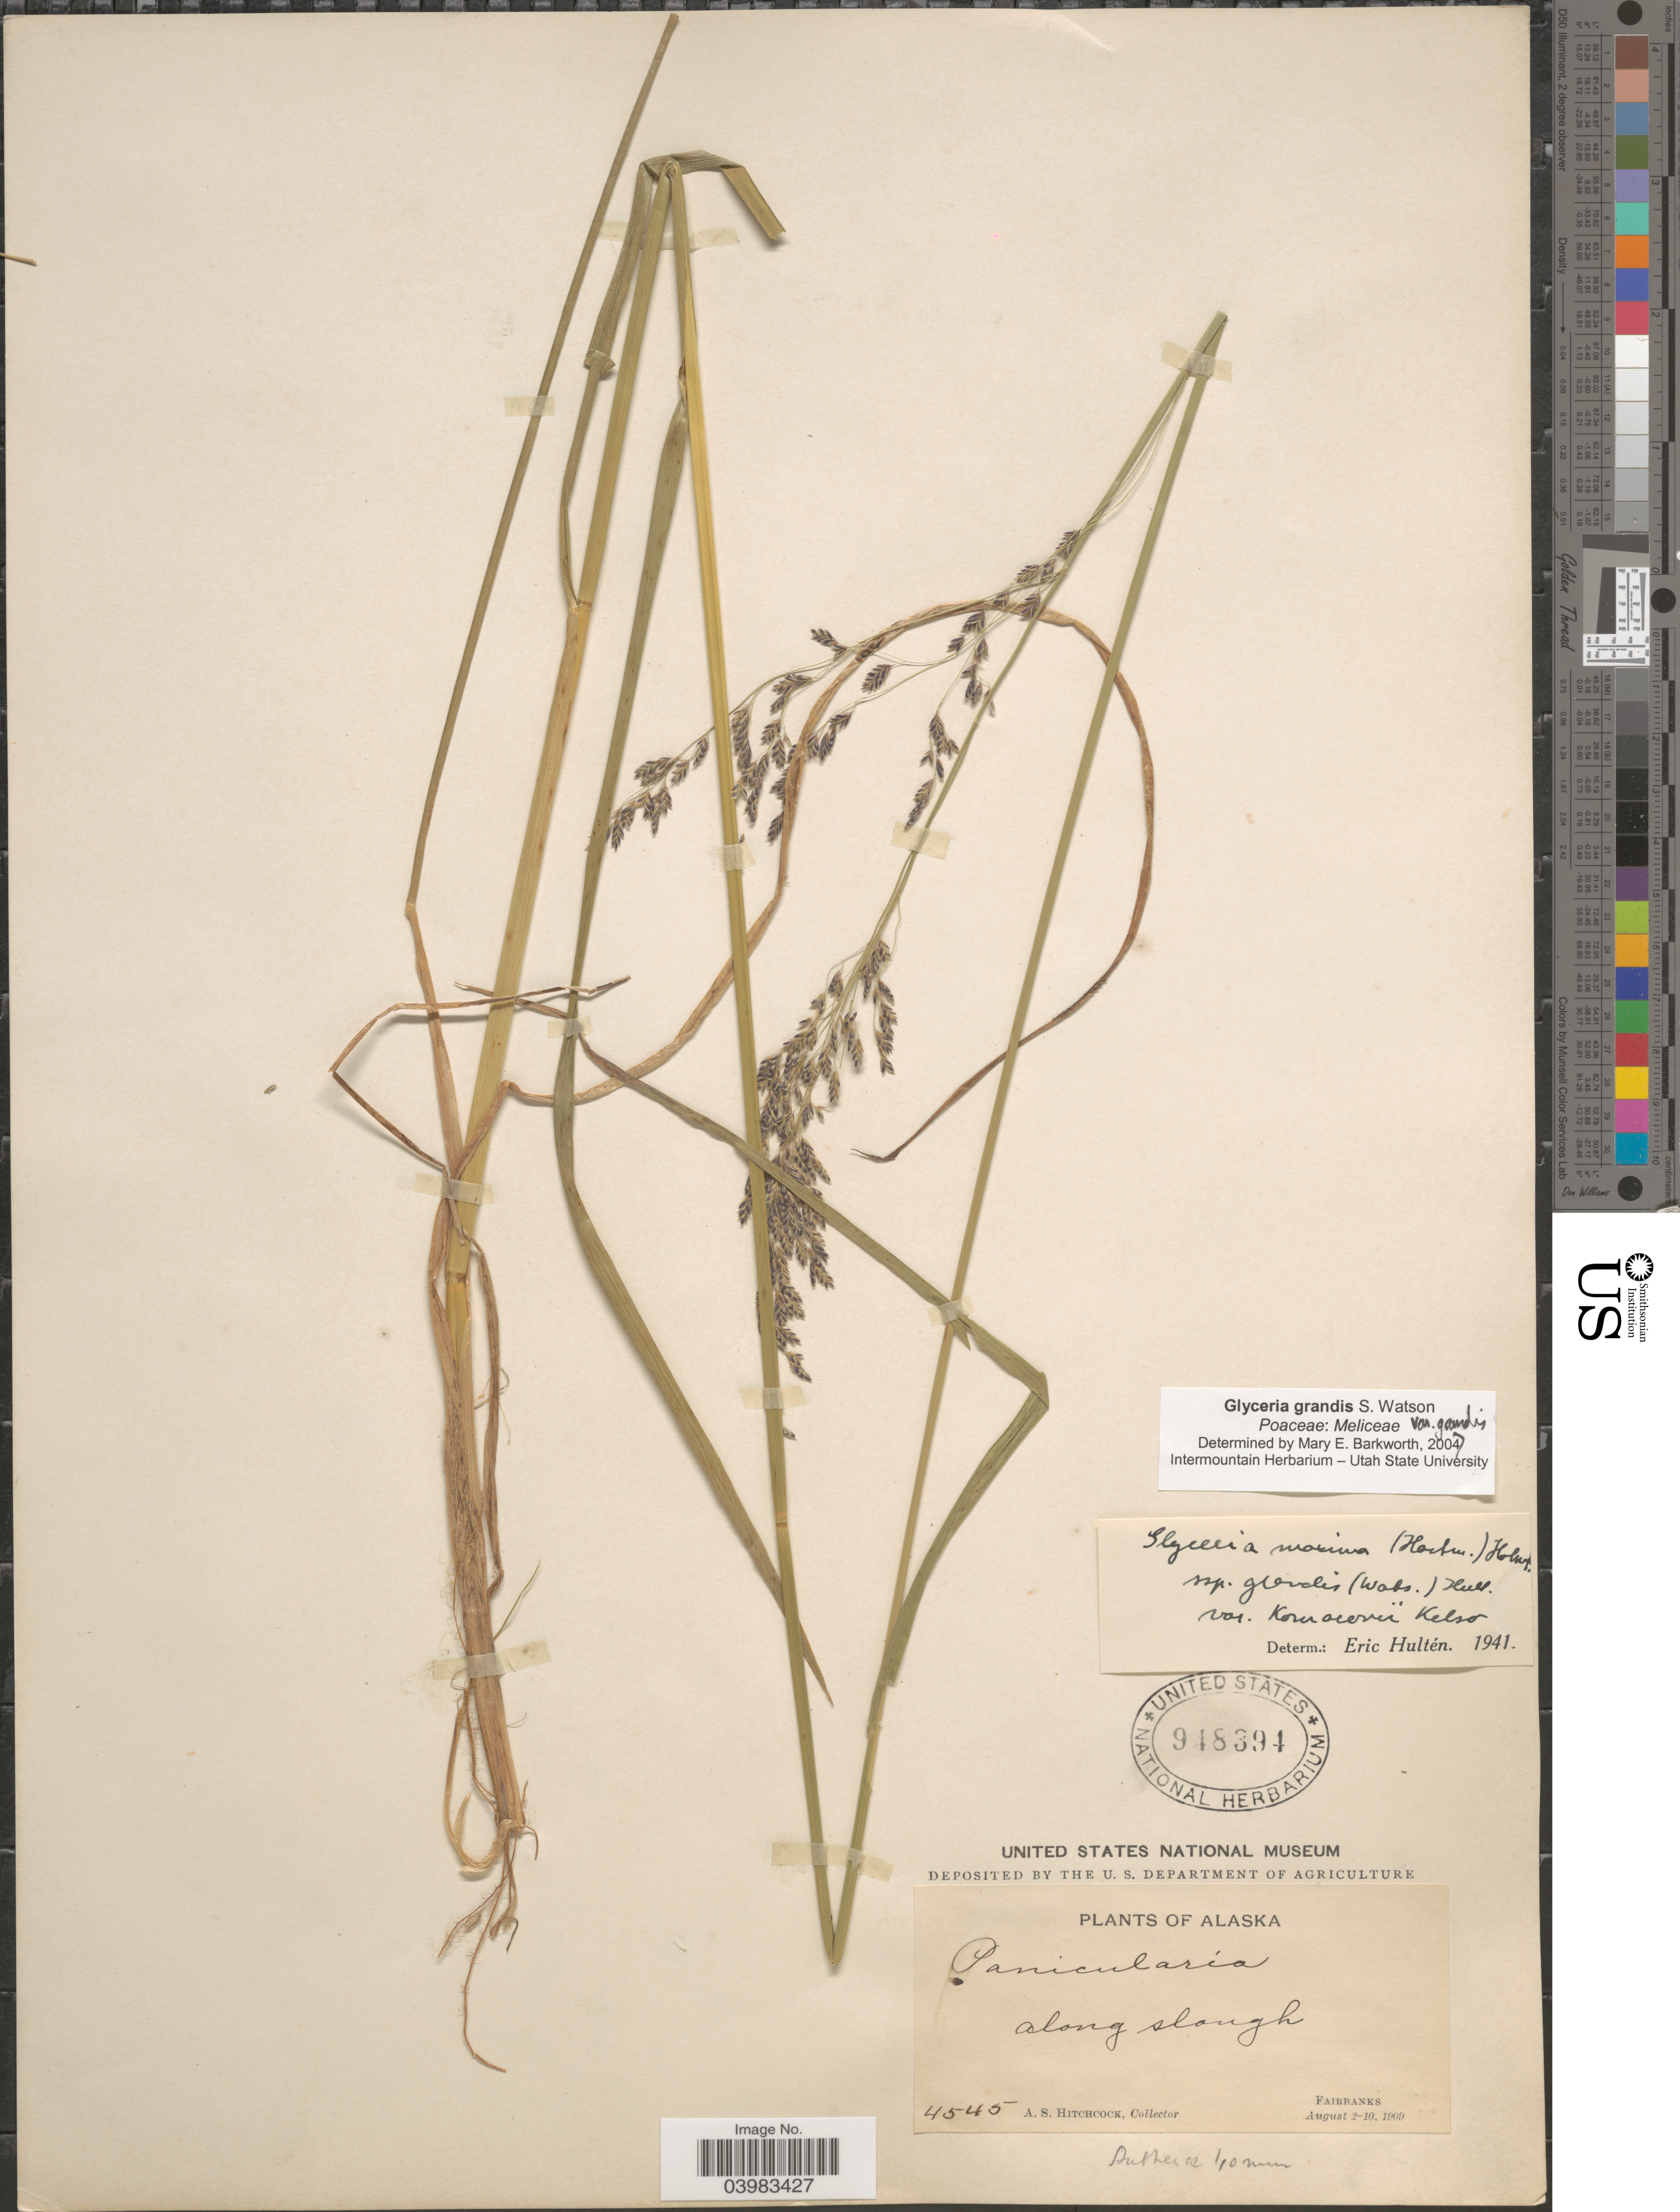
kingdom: Plantae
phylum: Tracheophyta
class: Liliopsida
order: Poales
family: Poaceae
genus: Glyceria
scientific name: Glyceria grandis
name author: S. Watson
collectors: A. S. Hitchcock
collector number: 4545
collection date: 1909-08-02/1909-08-10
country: United States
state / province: Alaska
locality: Fairbanks.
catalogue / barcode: US 948394